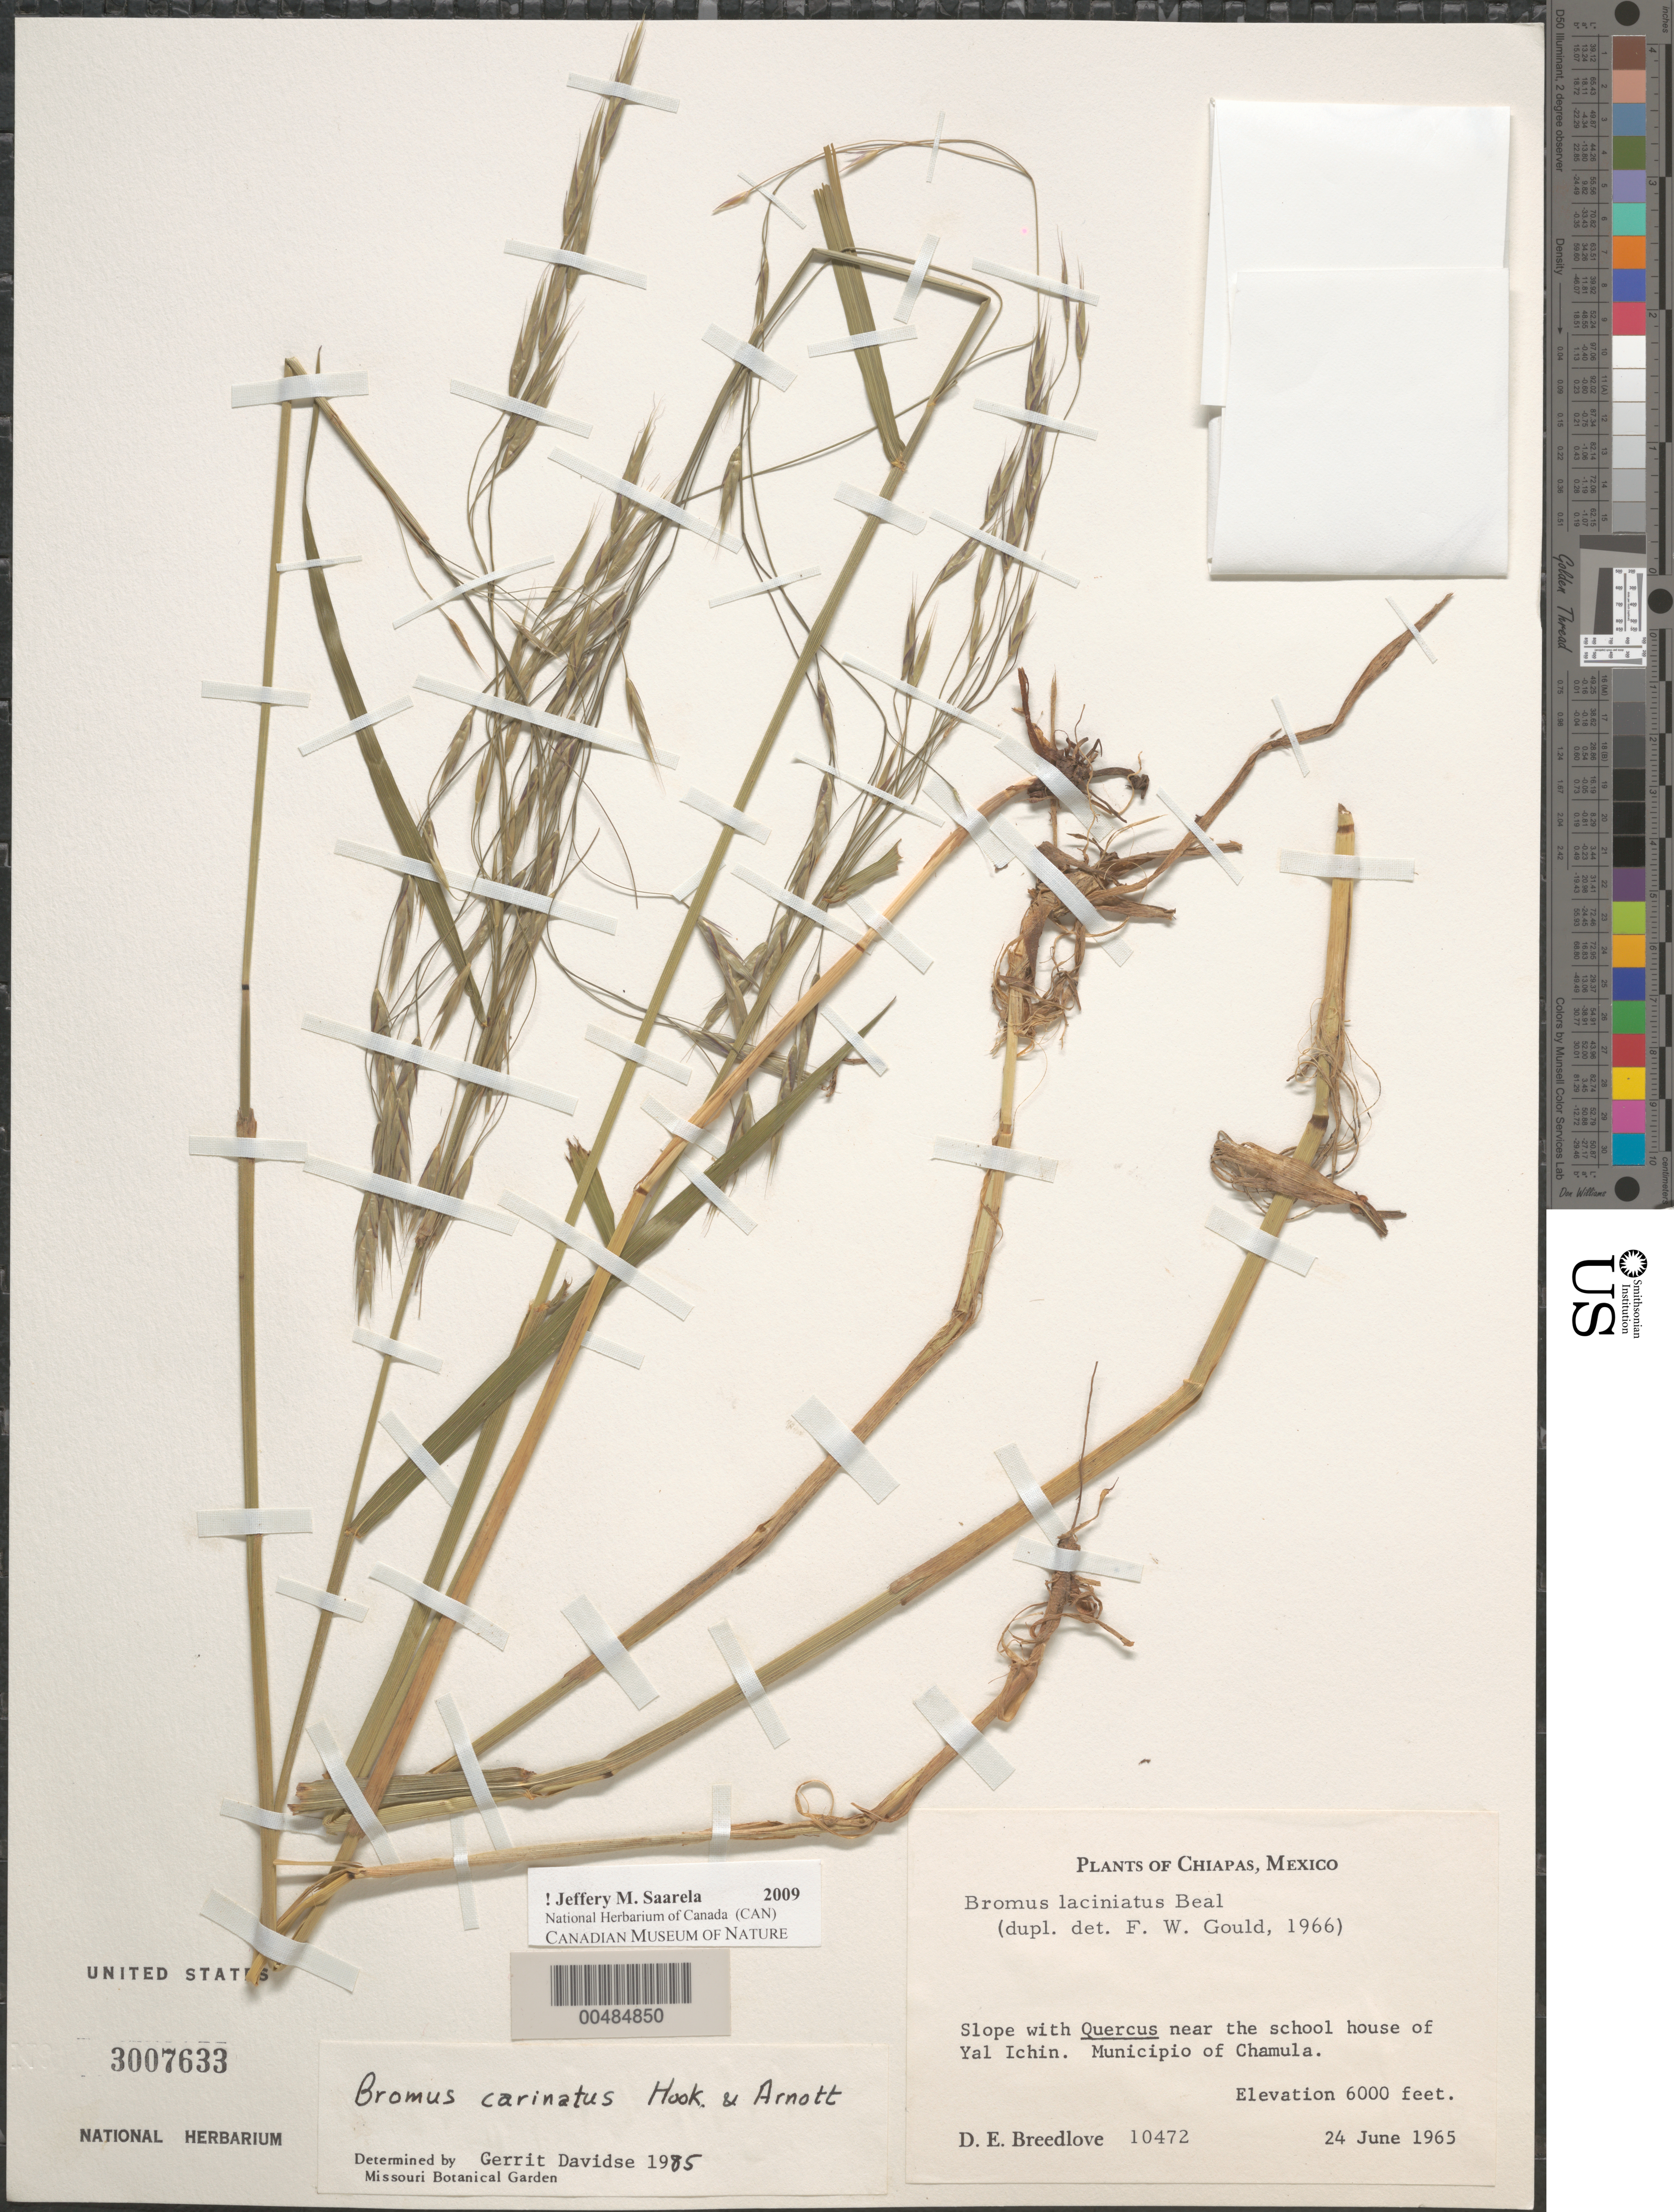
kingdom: Plantae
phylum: Tracheophyta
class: Liliopsida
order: Poales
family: Poaceae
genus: Bromus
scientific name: Bromus carinatus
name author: Hook. & Arn.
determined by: Davidse, Gerrit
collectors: D. E. Breedlove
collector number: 10472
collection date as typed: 24 Jun 1965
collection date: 1965-06-24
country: Mexico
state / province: Chiapas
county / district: Chamula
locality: Near the school house of Yal Ichin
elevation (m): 1829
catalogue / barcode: US 3007633